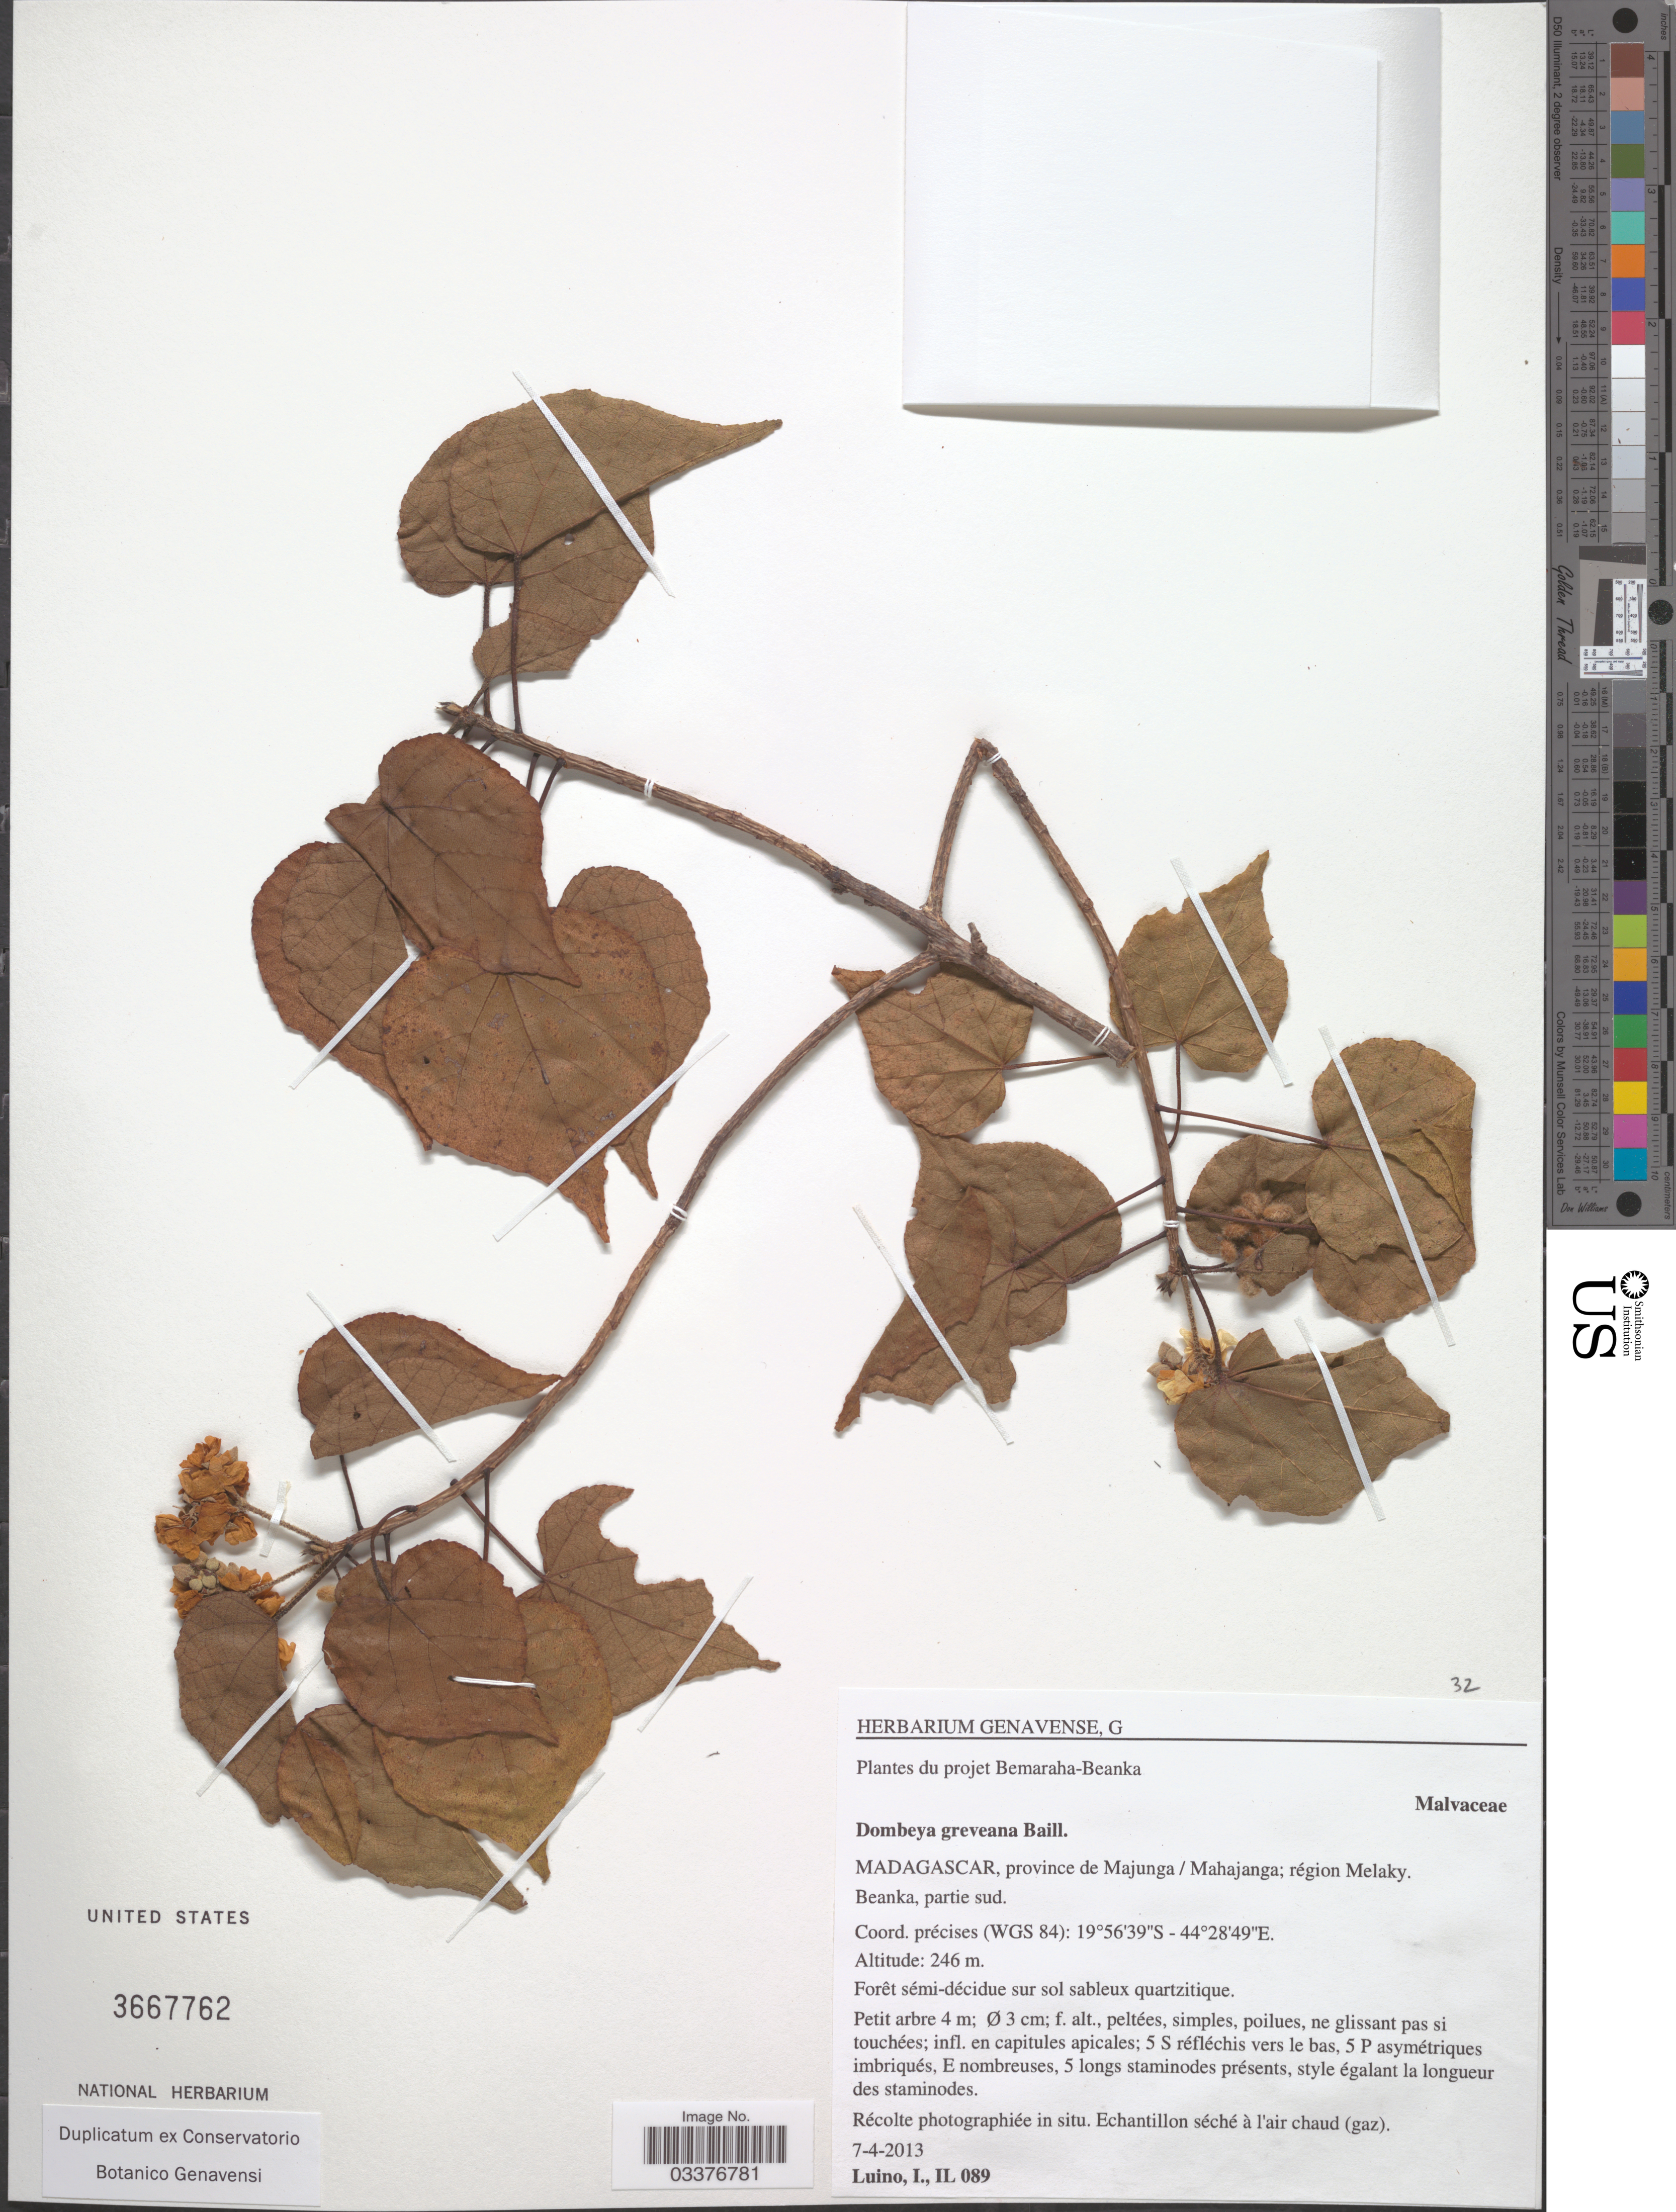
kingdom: Plantae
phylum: Tracheophyta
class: Magnoliopsida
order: Malvales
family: Malvaceae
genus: Dombeya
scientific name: Dombeya greveana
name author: Baill.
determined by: Jourdain-Fievet, L.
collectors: I. Luino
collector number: IL 089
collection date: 2013-04-07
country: Madagascar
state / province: Melaky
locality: Province de Majunga / Mahajanga; région Melaky. Beanka, partie sud. Coord. précises (WGS 84).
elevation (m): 246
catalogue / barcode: US 3667762